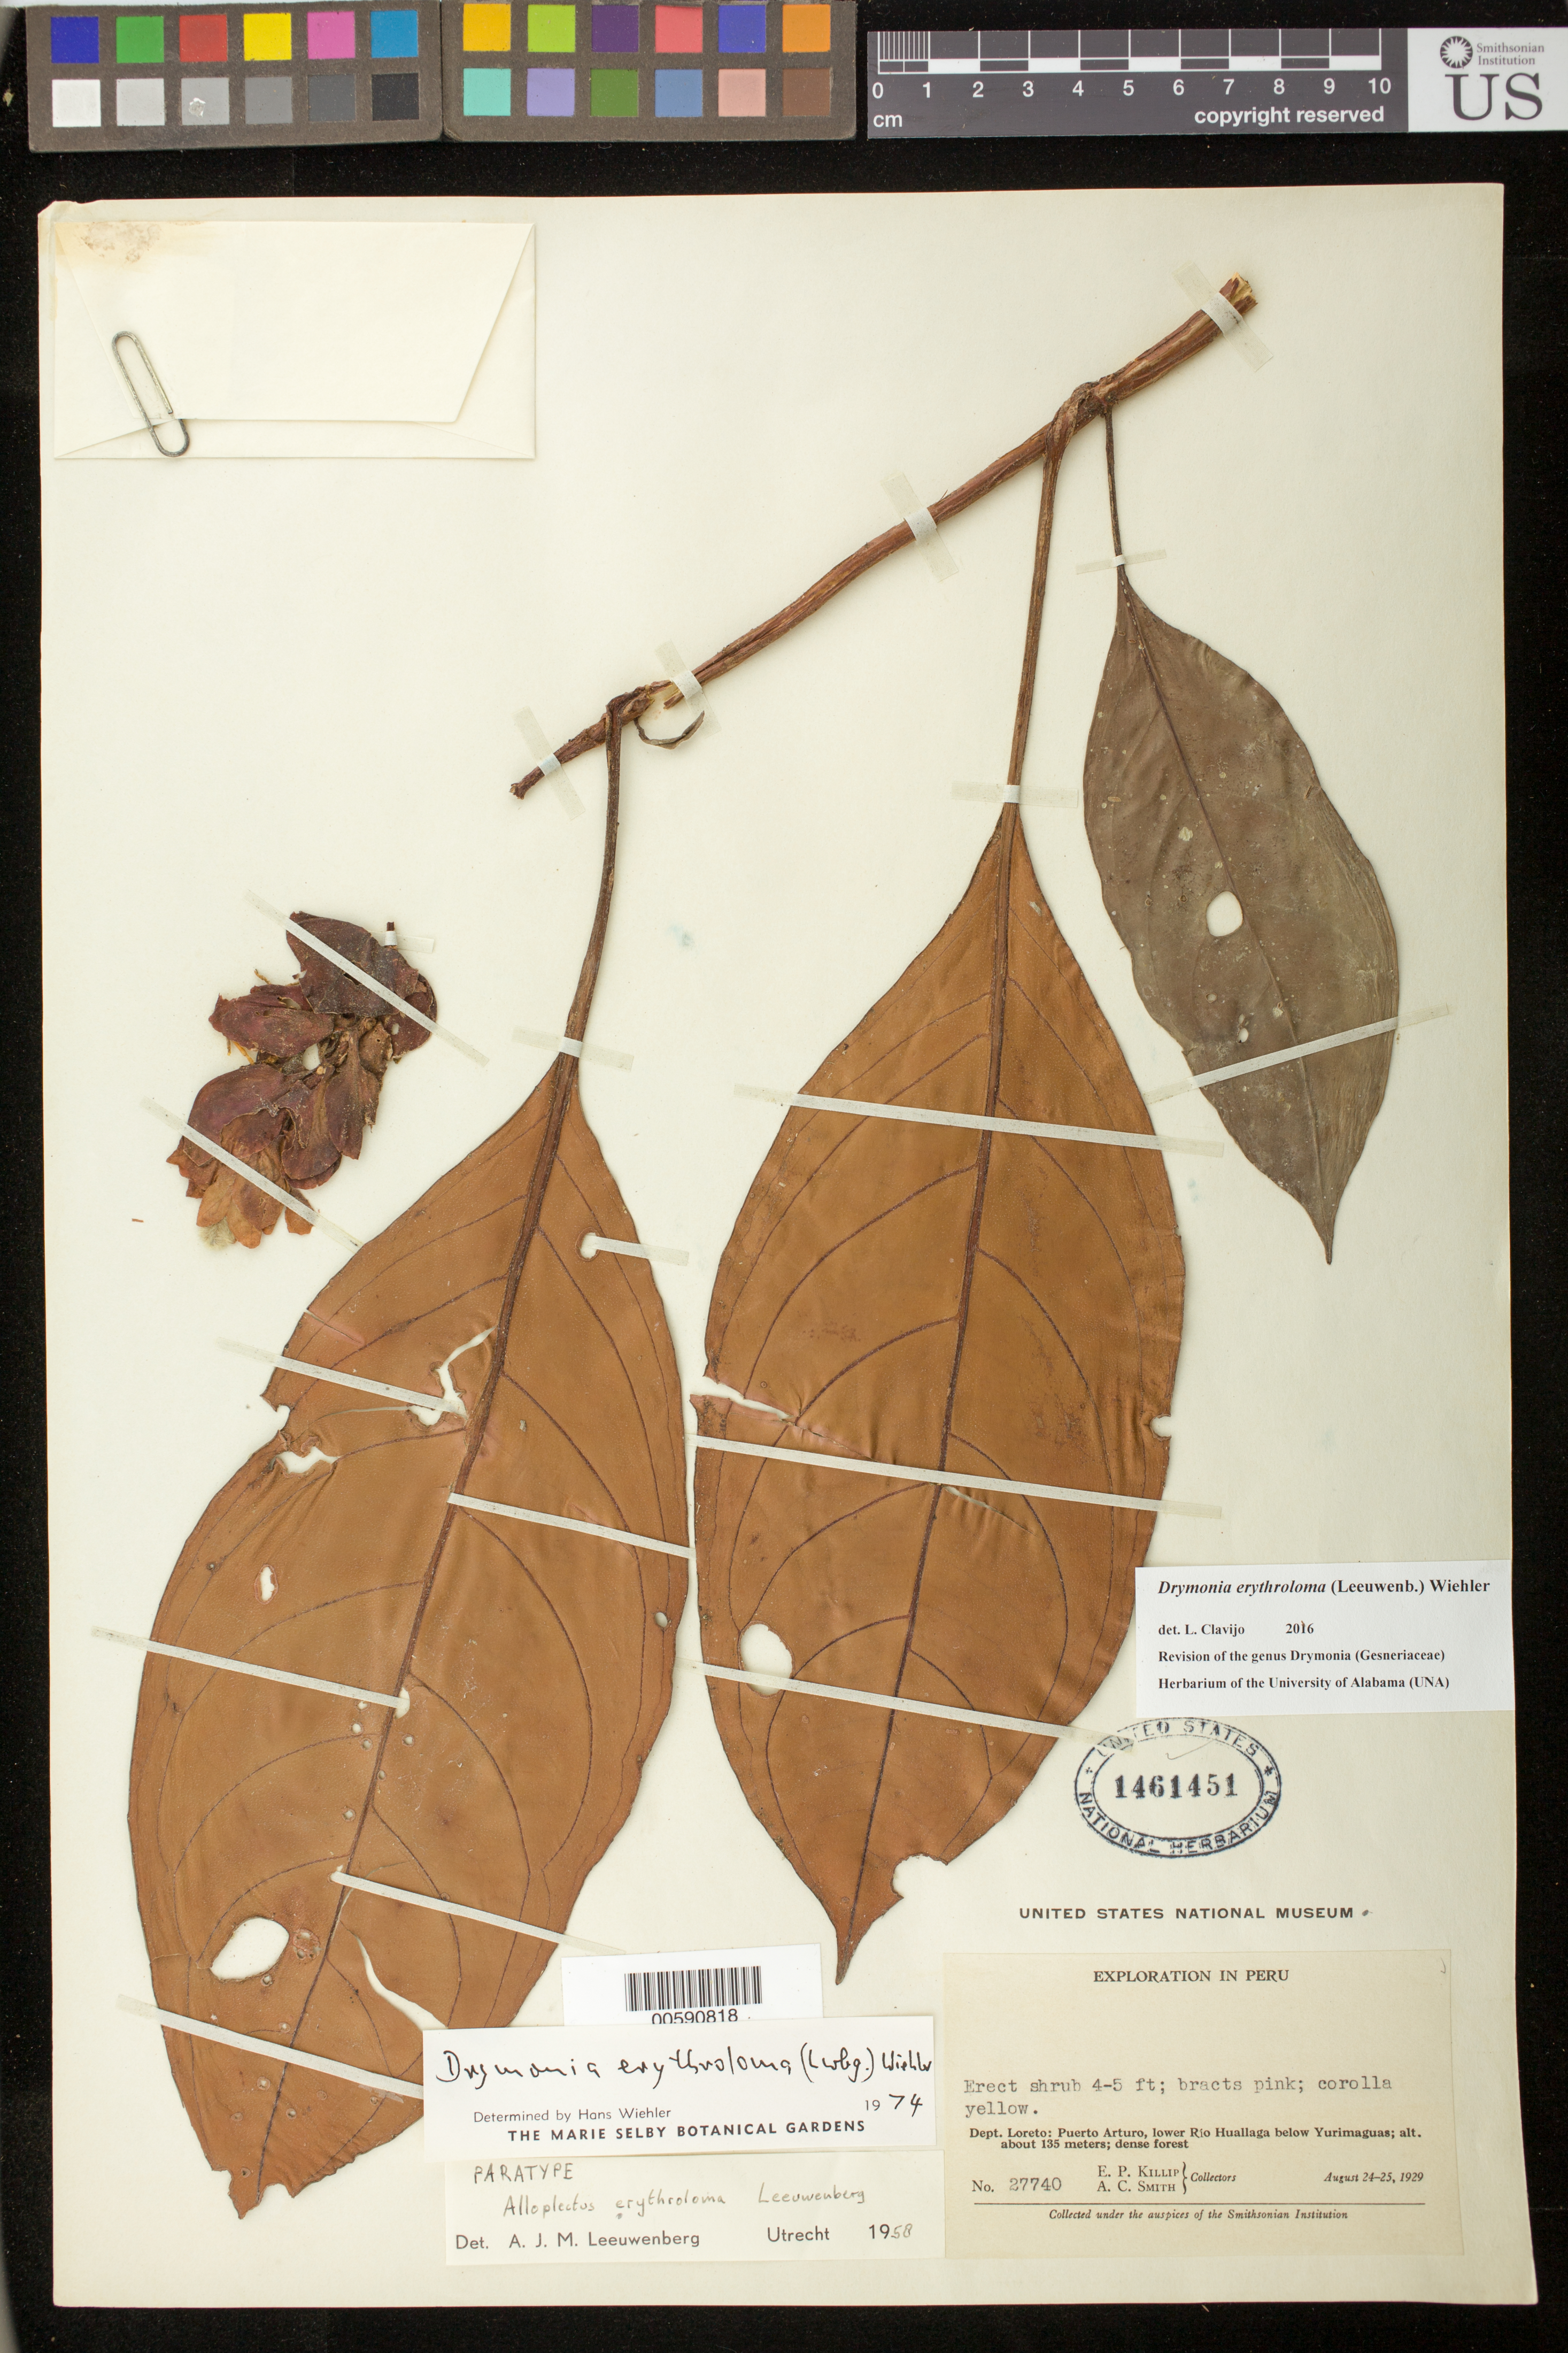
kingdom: Plantae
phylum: Tracheophyta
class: Magnoliopsida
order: Lamiales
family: Gesneriaceae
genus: Drymonia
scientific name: Drymonia erythroloma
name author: (Leeuwenb.) Wiehler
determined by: Skog, Laurence E.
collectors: E. P. Killip & A. C. Smith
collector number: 27740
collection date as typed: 24-25 Aug 1929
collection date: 1929-08-24/1929-08-25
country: Peru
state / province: Loreto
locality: Puerto Arturo, lower Rio Huallaga below Yurimaguas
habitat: Dense forest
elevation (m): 135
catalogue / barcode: US 1461451